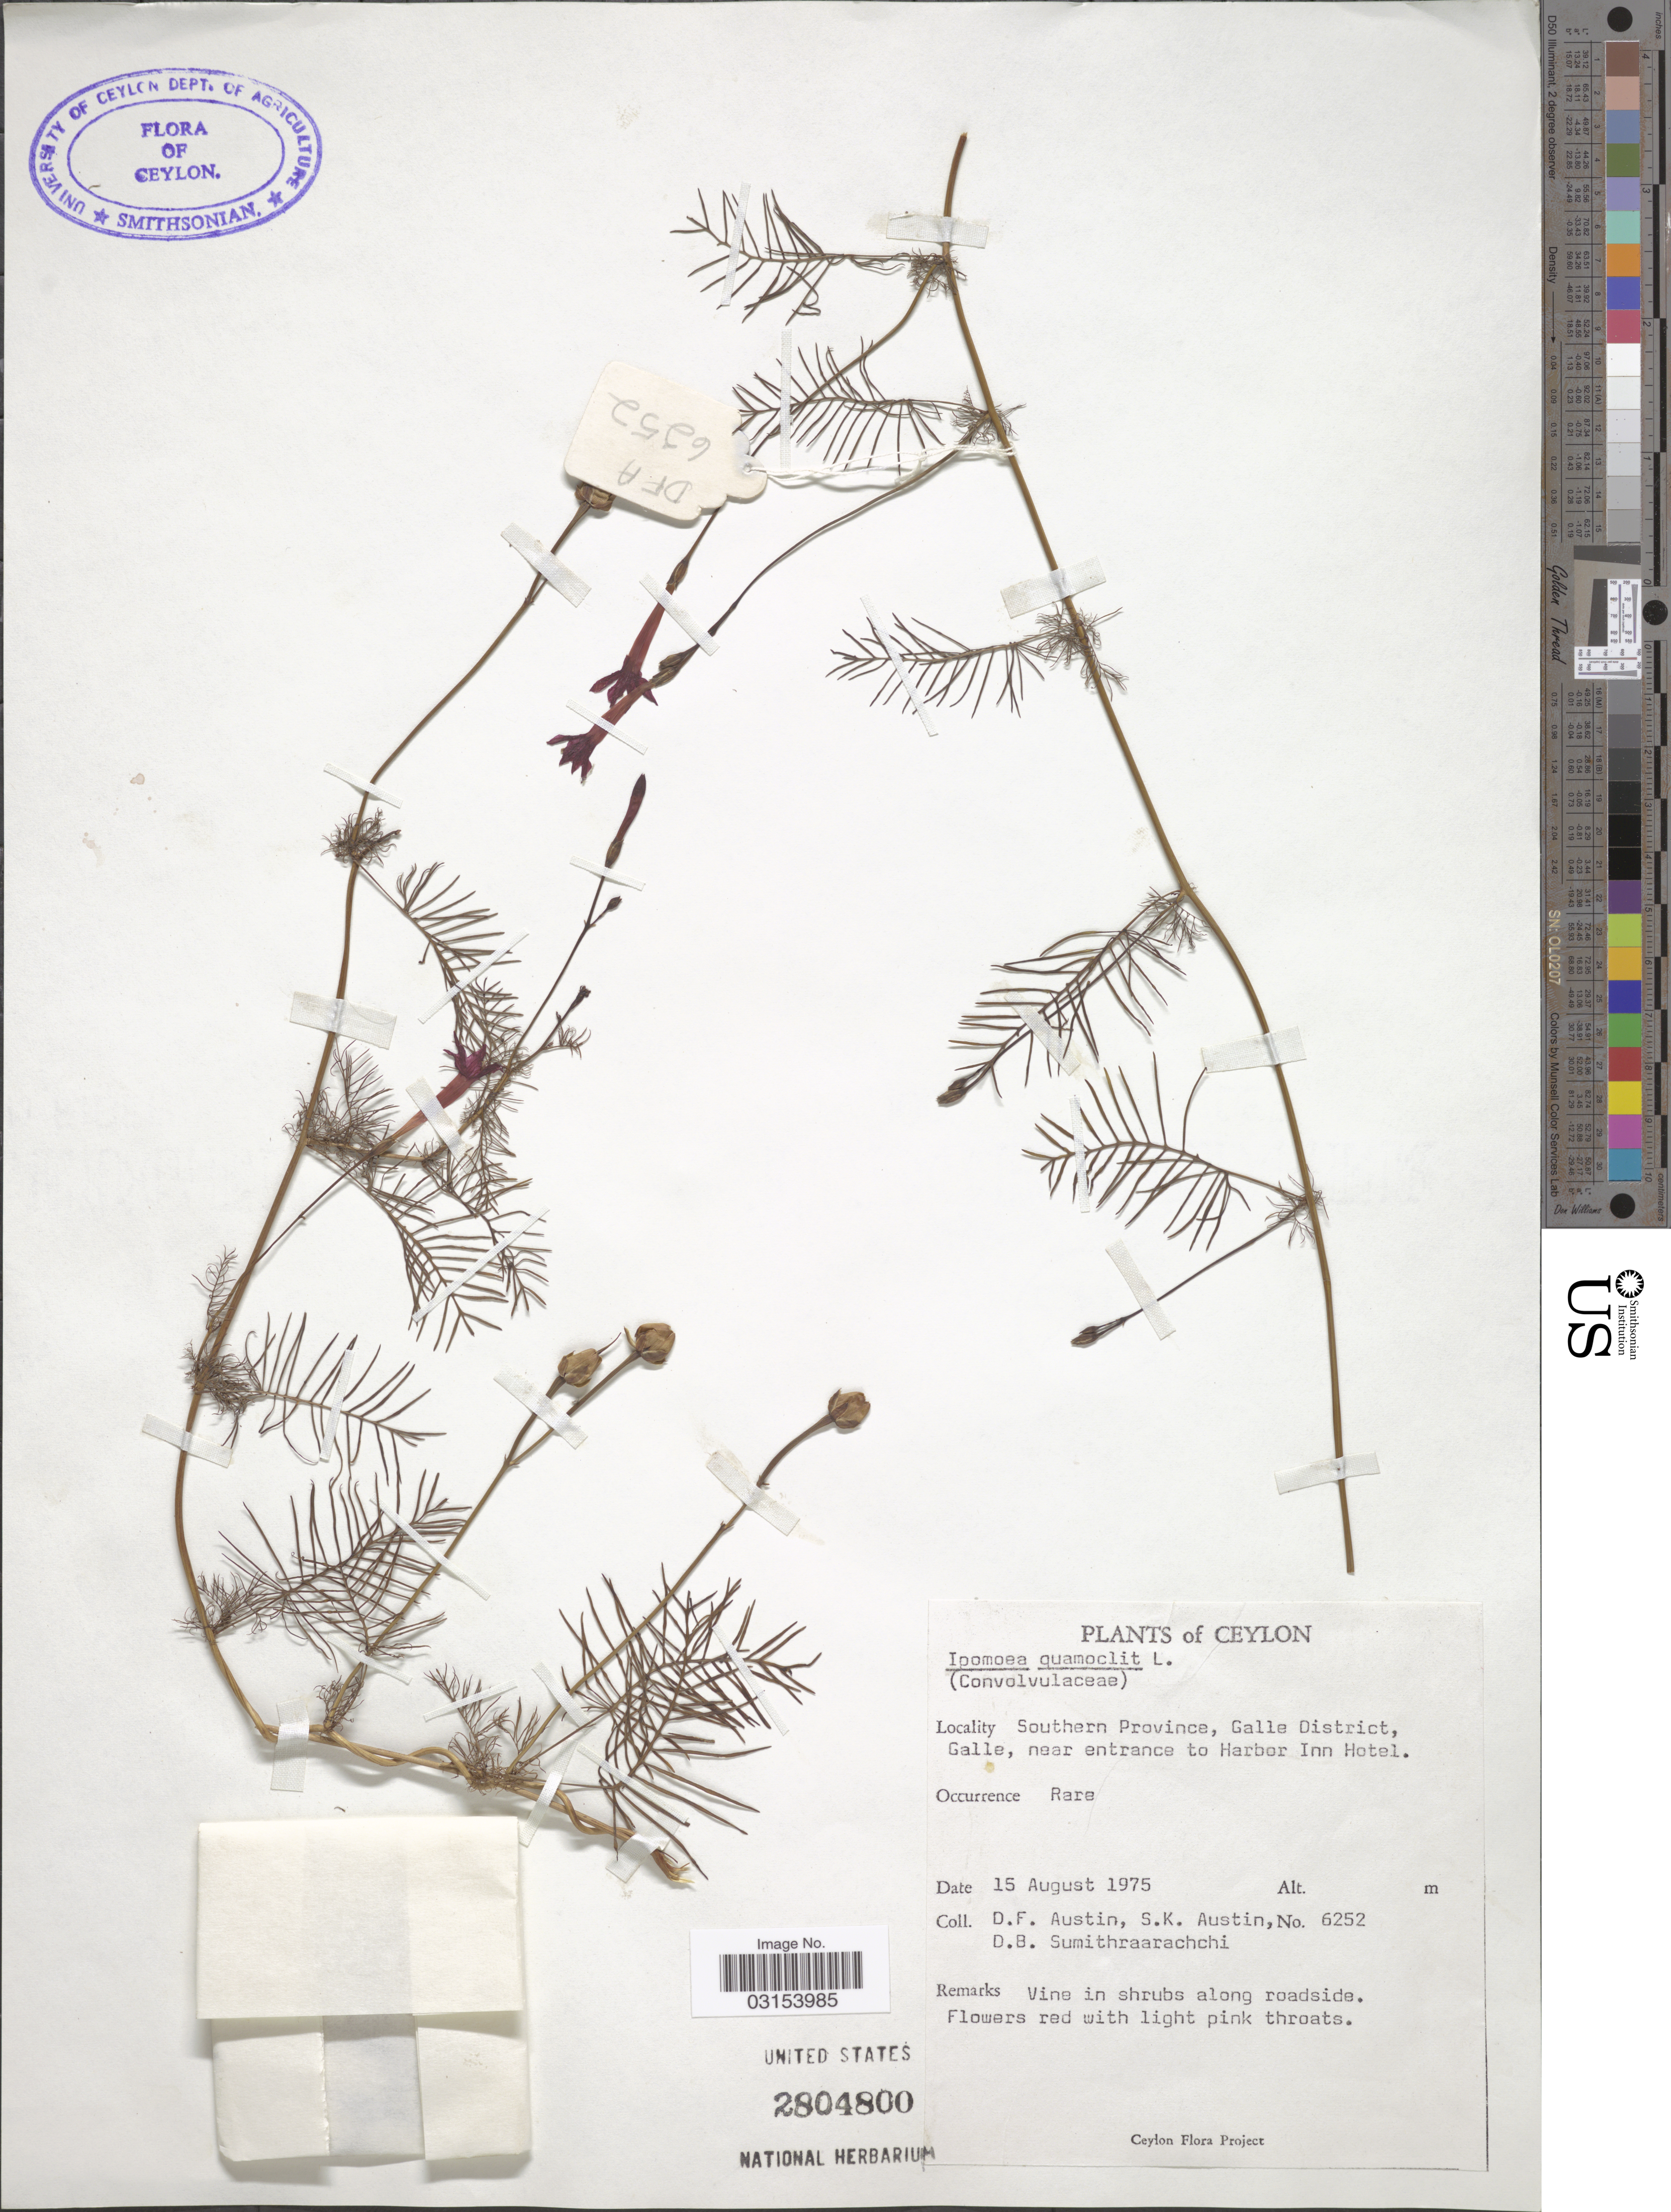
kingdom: Plantae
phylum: Tracheophyta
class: Magnoliopsida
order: Solanales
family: Convolvulaceae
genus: Ipomoea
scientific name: Ipomoea quamoclit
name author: L.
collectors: D. Austin, S. Austin & D. B. Sumithraarachchi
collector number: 6252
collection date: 1975-08-15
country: Sri Lanka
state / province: Southern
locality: Ceylon. Galle District, Galle, near entrance to Harbor Inn Hotel.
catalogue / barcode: US 2804800